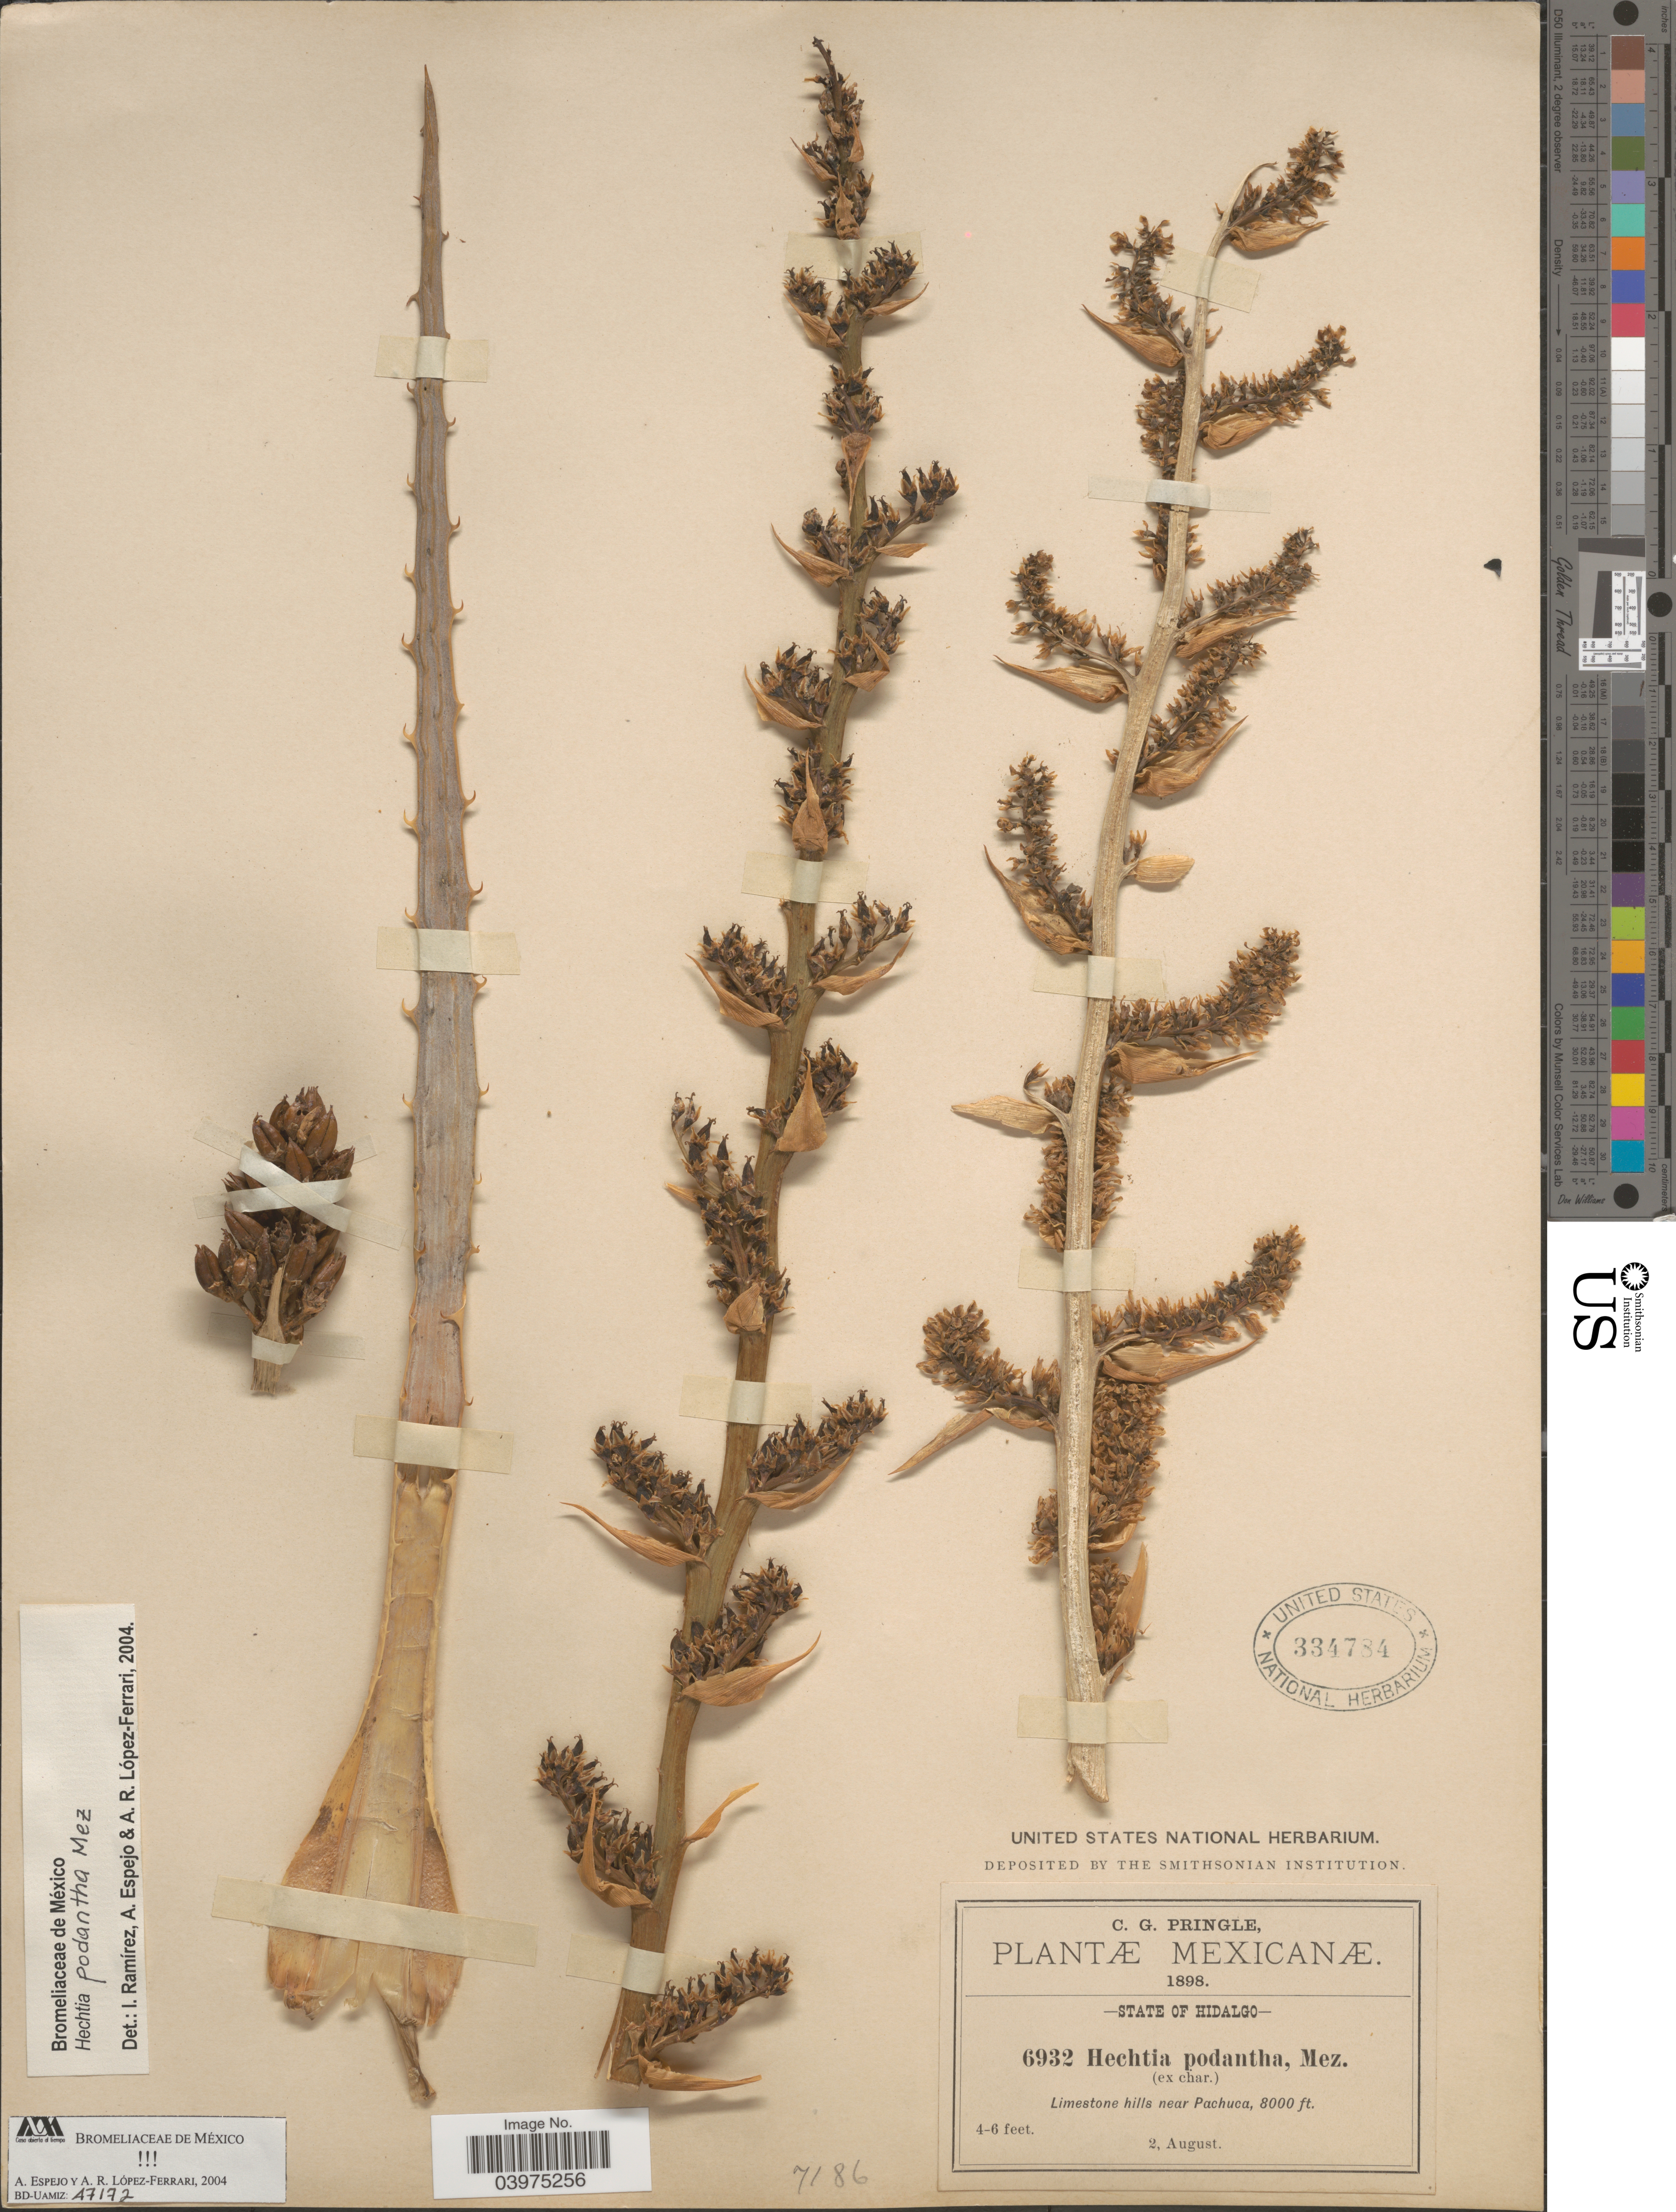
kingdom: Plantae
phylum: Tracheophyta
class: Liliopsida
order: Poales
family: Bromeliaceae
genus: Hechtia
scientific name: Hechtia podantha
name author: Mez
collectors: C. G. Pringle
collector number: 6932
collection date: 1898-08-02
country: Mexico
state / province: Hidalgo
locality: Limestone hills near Pachuca.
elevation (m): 2438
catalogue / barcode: US 334784